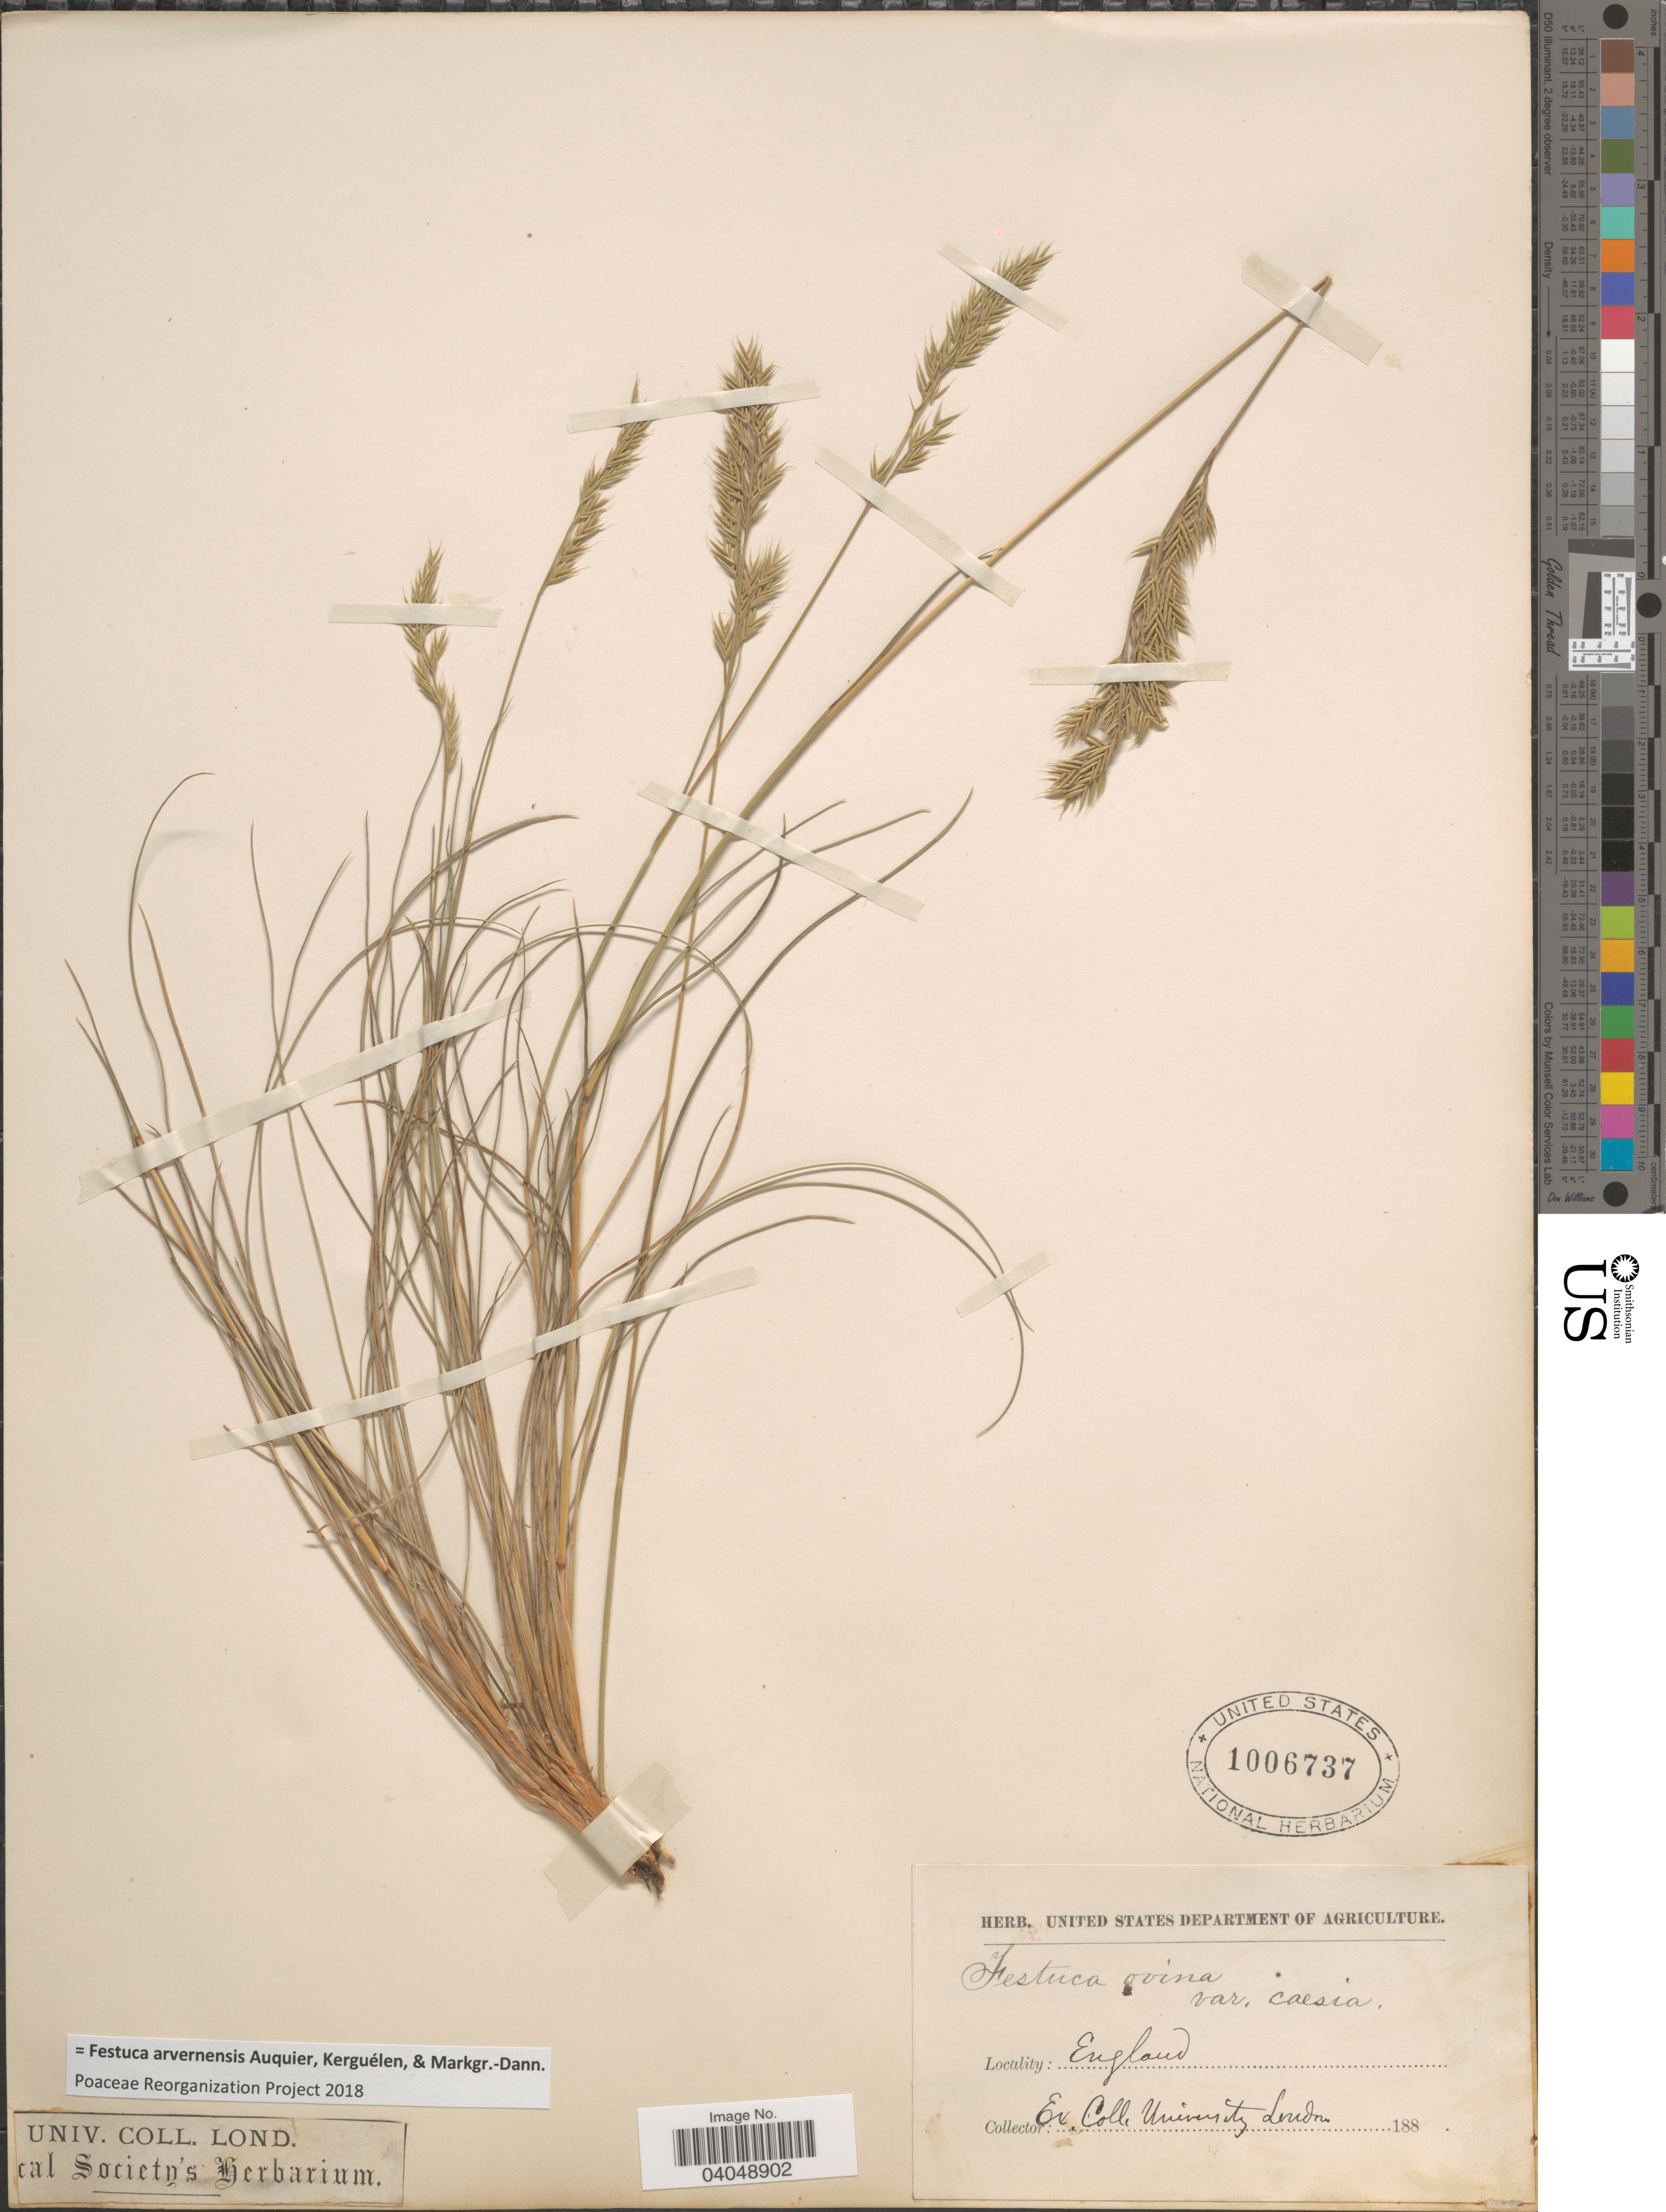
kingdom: Plantae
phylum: Tracheophyta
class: Liliopsida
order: Poales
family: Poaceae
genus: Festuca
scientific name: Festuca arvernensis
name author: Auquier et al.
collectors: University of London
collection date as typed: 188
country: United Kingdom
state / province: England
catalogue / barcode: US 1006737